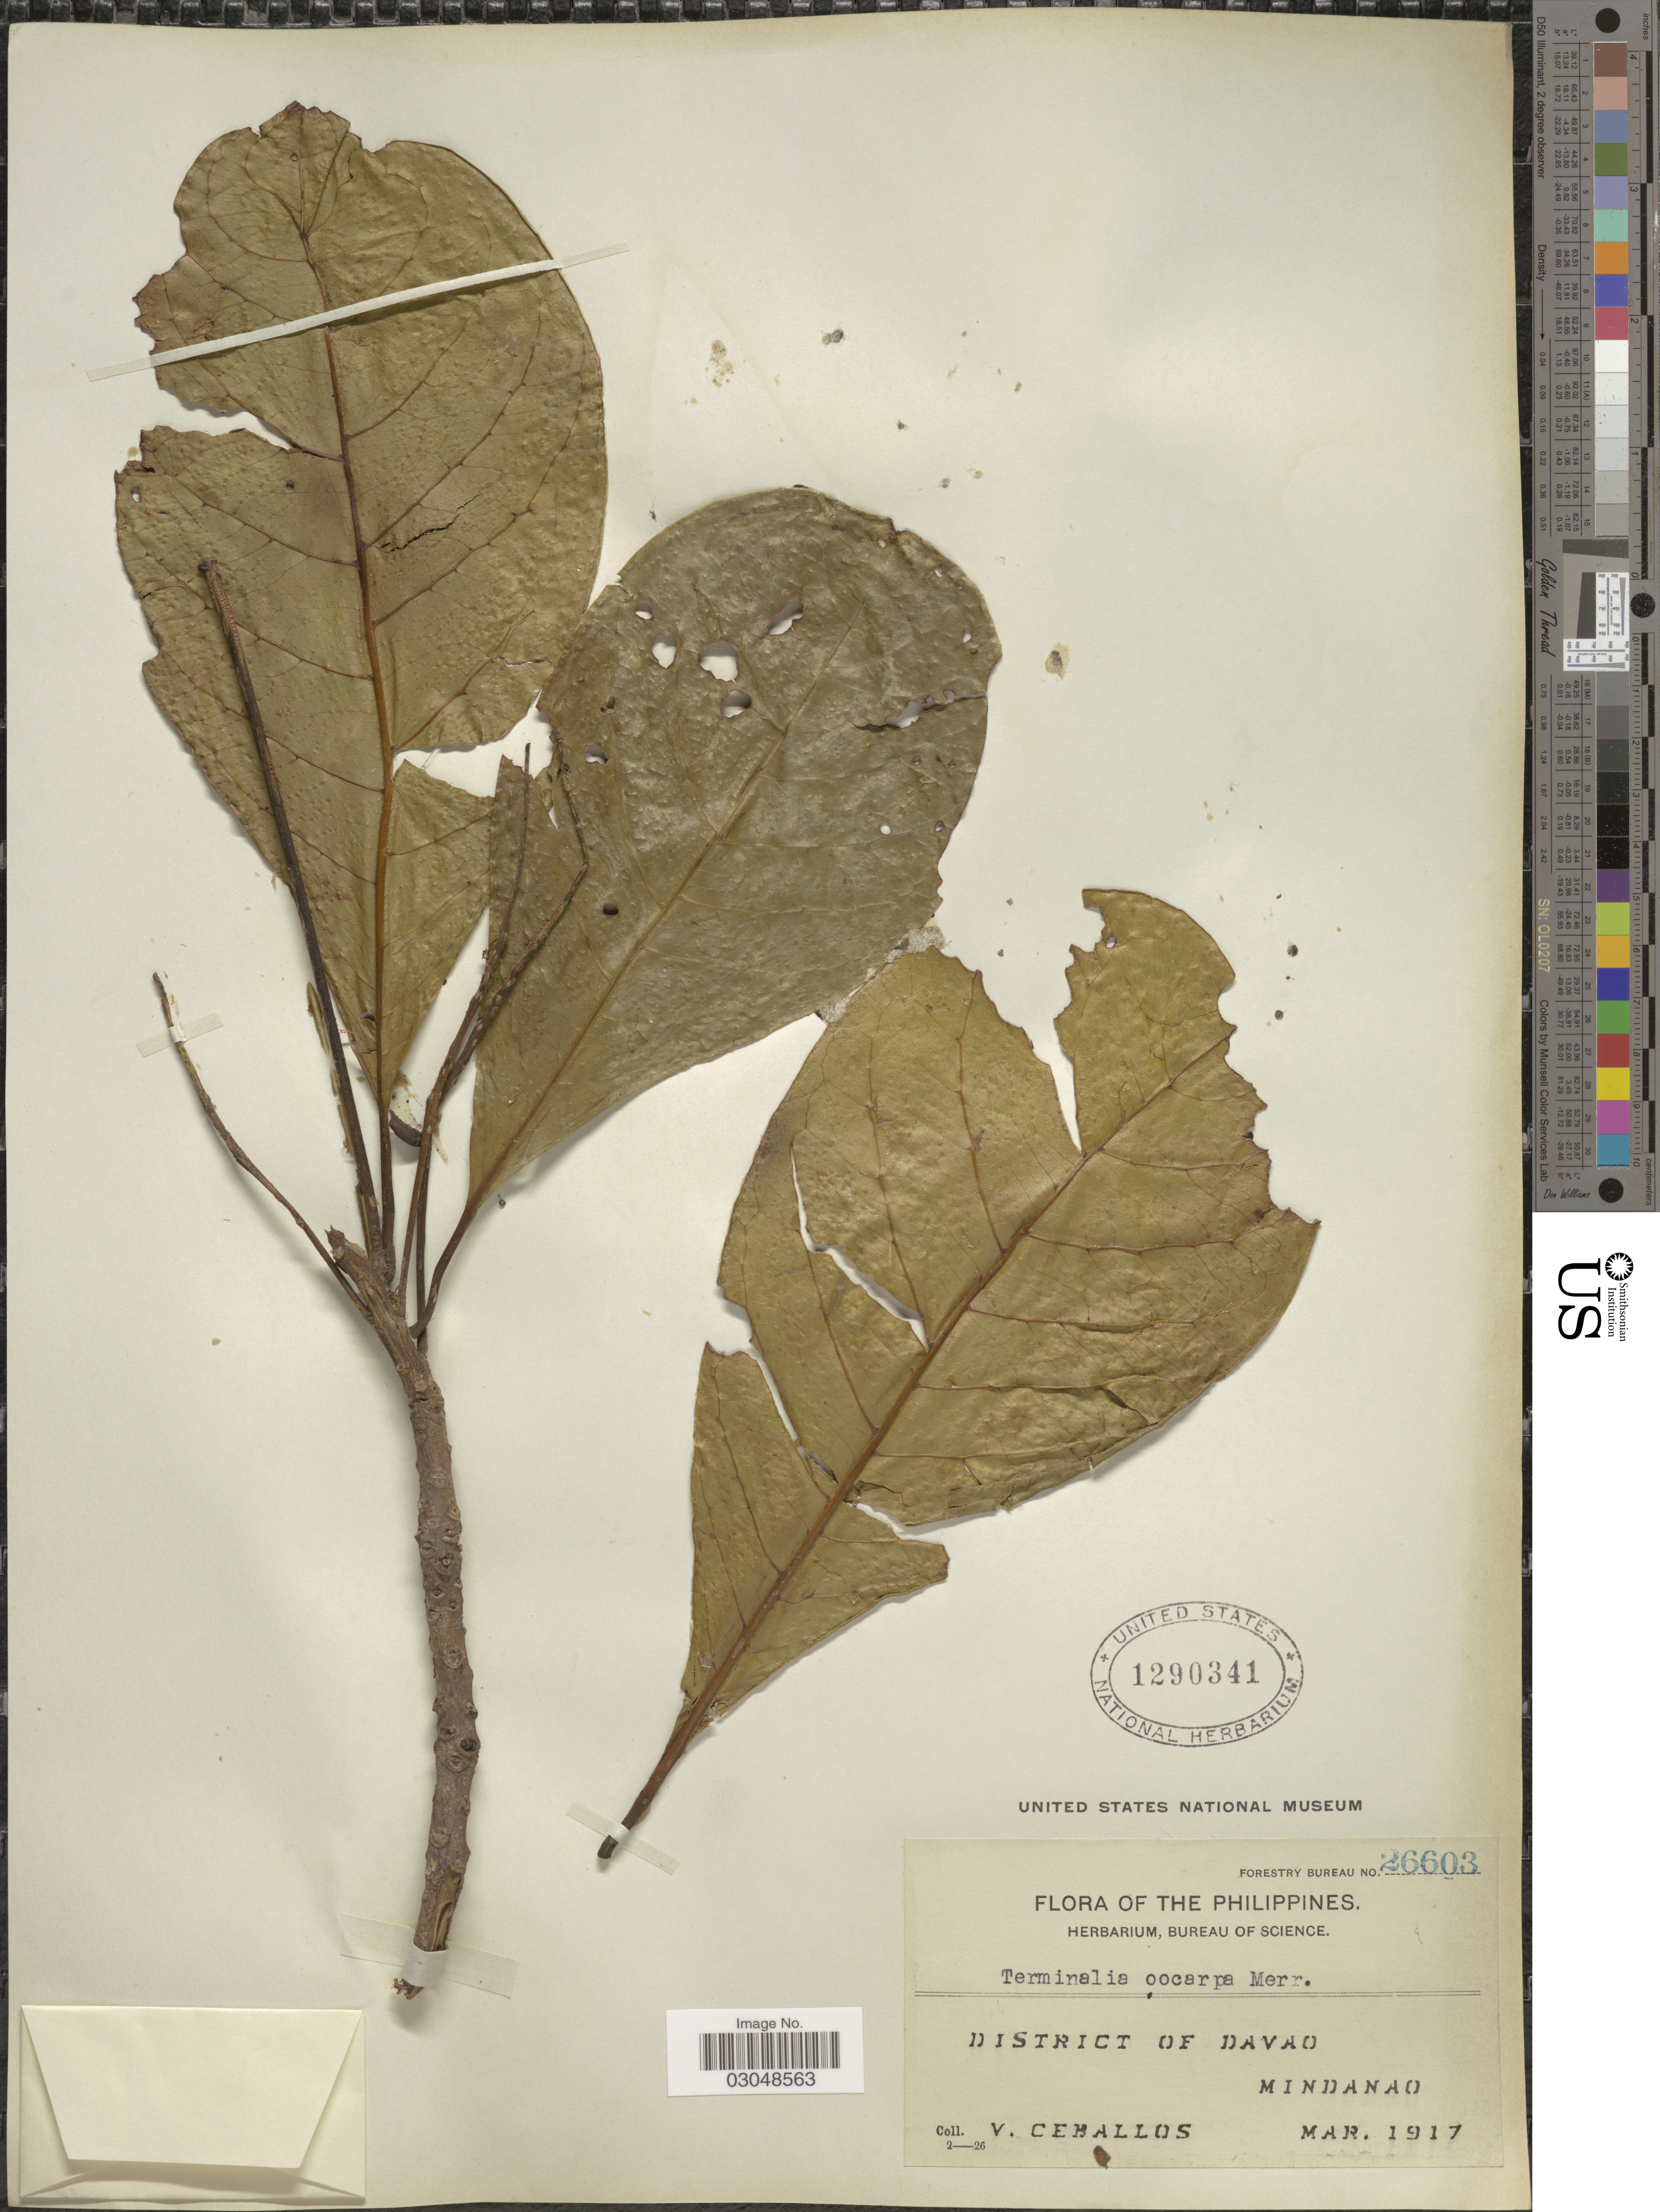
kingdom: Plantae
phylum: Tracheophyta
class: Magnoliopsida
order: Myrtales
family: Combretaceae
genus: Terminalia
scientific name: Terminalia oocarpa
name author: Merr.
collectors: V. Ceballos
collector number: Forestry Bureau 26603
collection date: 1917-03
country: Philippines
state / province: Davao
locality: District of Davao, Mindanao.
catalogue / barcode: US 1290341